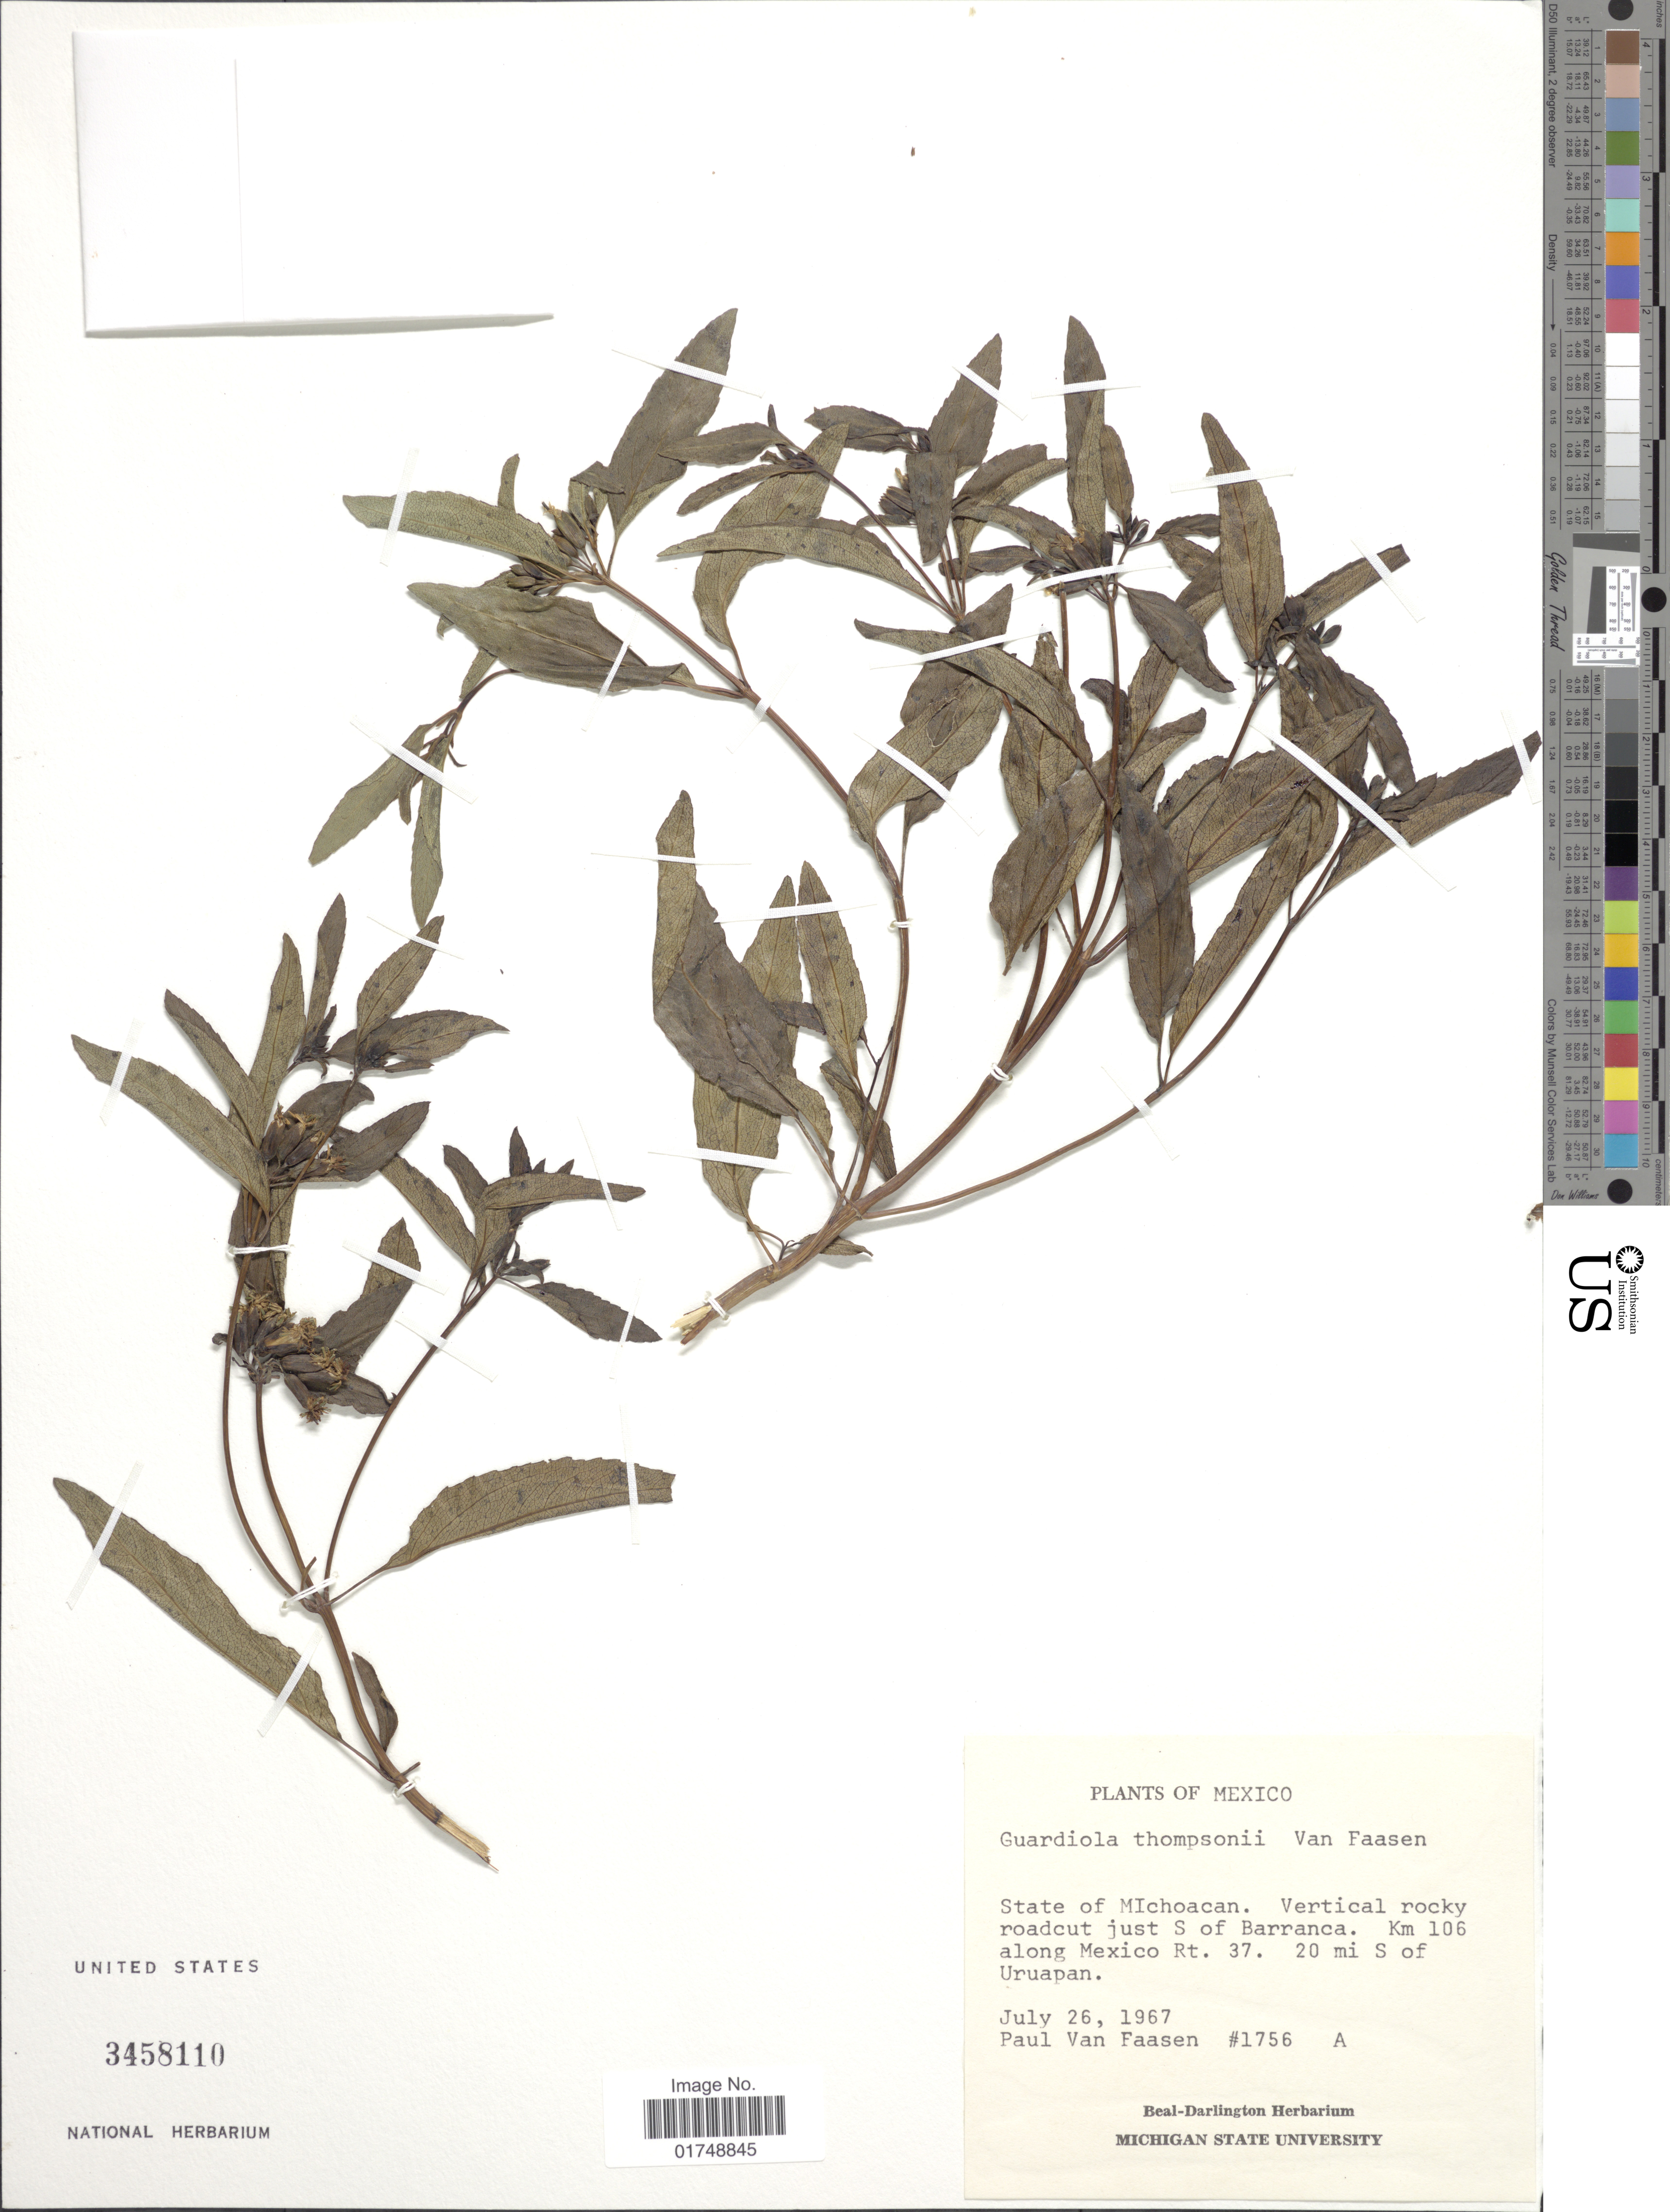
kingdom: Plantae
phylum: Tracheophyta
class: Magnoliopsida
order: Asterales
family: Asteraceae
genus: Guardiola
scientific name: Guardiola thompsonii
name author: Van Faasen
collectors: P. Van Faasen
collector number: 1756A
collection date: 1967-07-26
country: Mexico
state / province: Michoacán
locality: State of Michaocan. Vertical rocky roadcut just S of Barranca. Km 106 along Mexico Rt. 37. 20 mi S of Uruapan.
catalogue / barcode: US 3458110